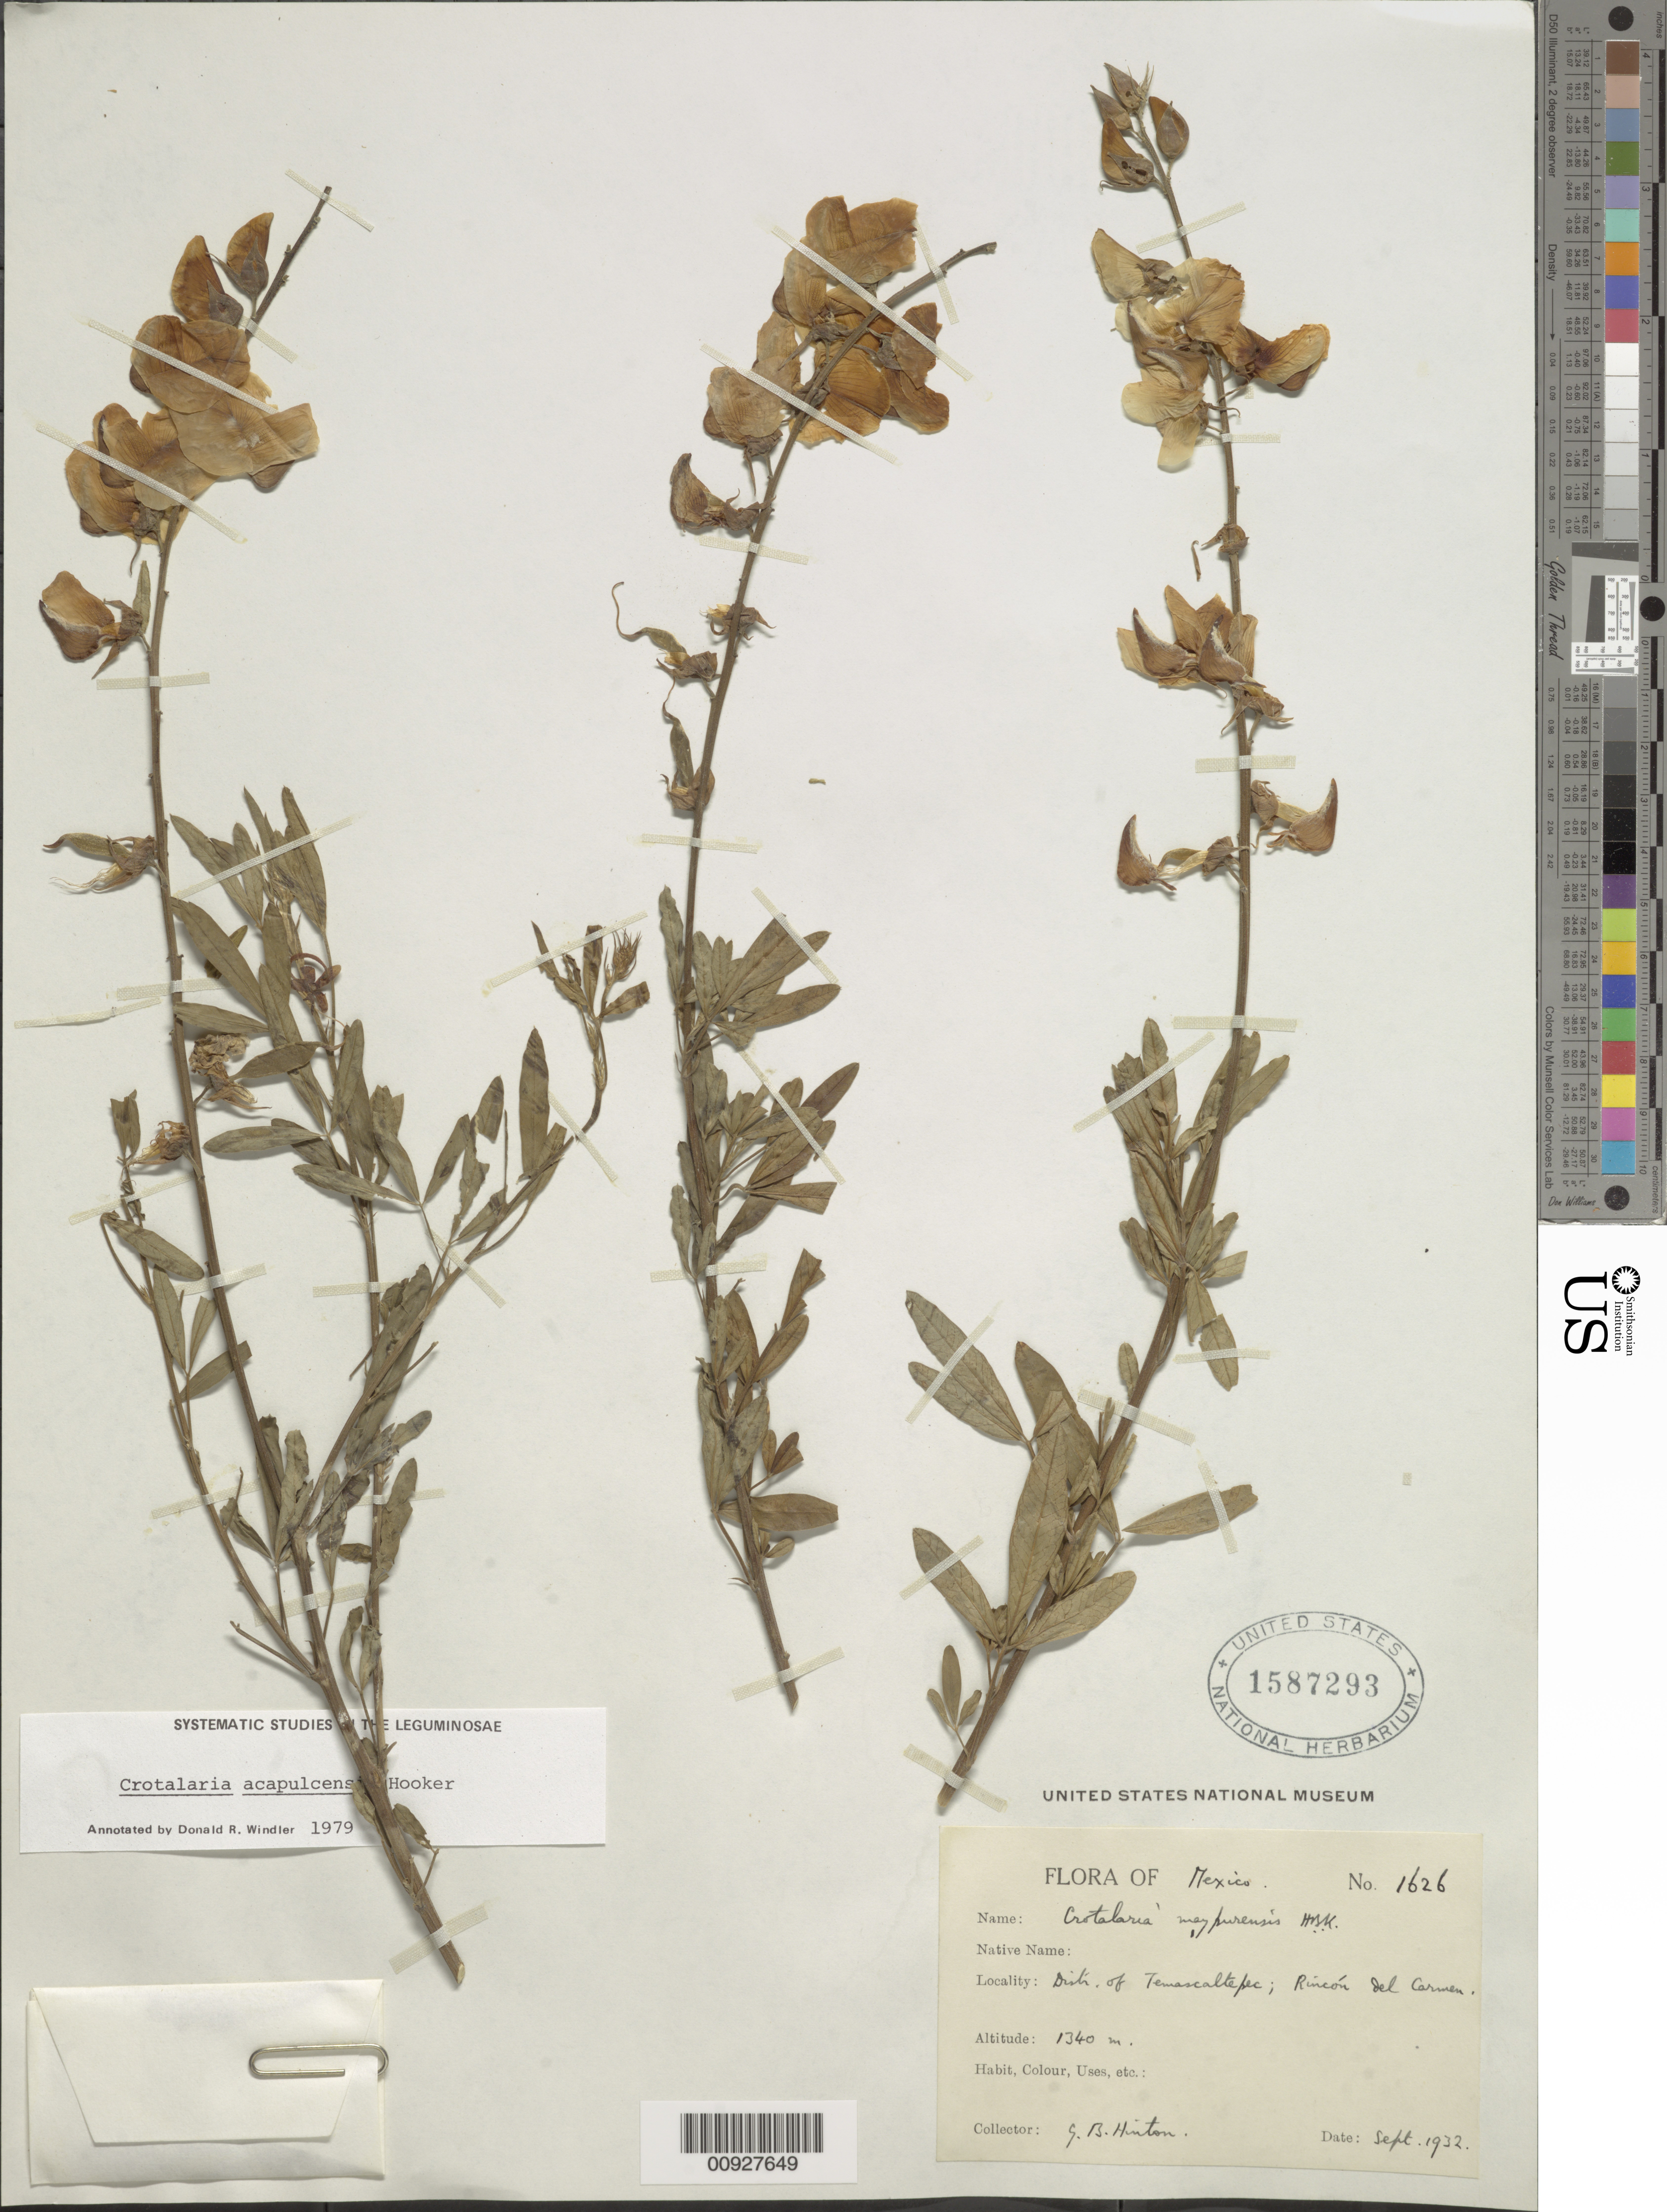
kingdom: Plantae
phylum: Tracheophyta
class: Magnoliopsida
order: Fabales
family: Fabaceae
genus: Crotalaria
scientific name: Crotalaria acapulcensis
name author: Hook. & Arn.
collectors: G. B. Hinton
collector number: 1626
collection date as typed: Sep 1932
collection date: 1932-09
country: Mexico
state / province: México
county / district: Temascaltepec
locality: State of Mexico: Distr. of Temascaltepec: Rincón del Carmen.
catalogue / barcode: US 1587293